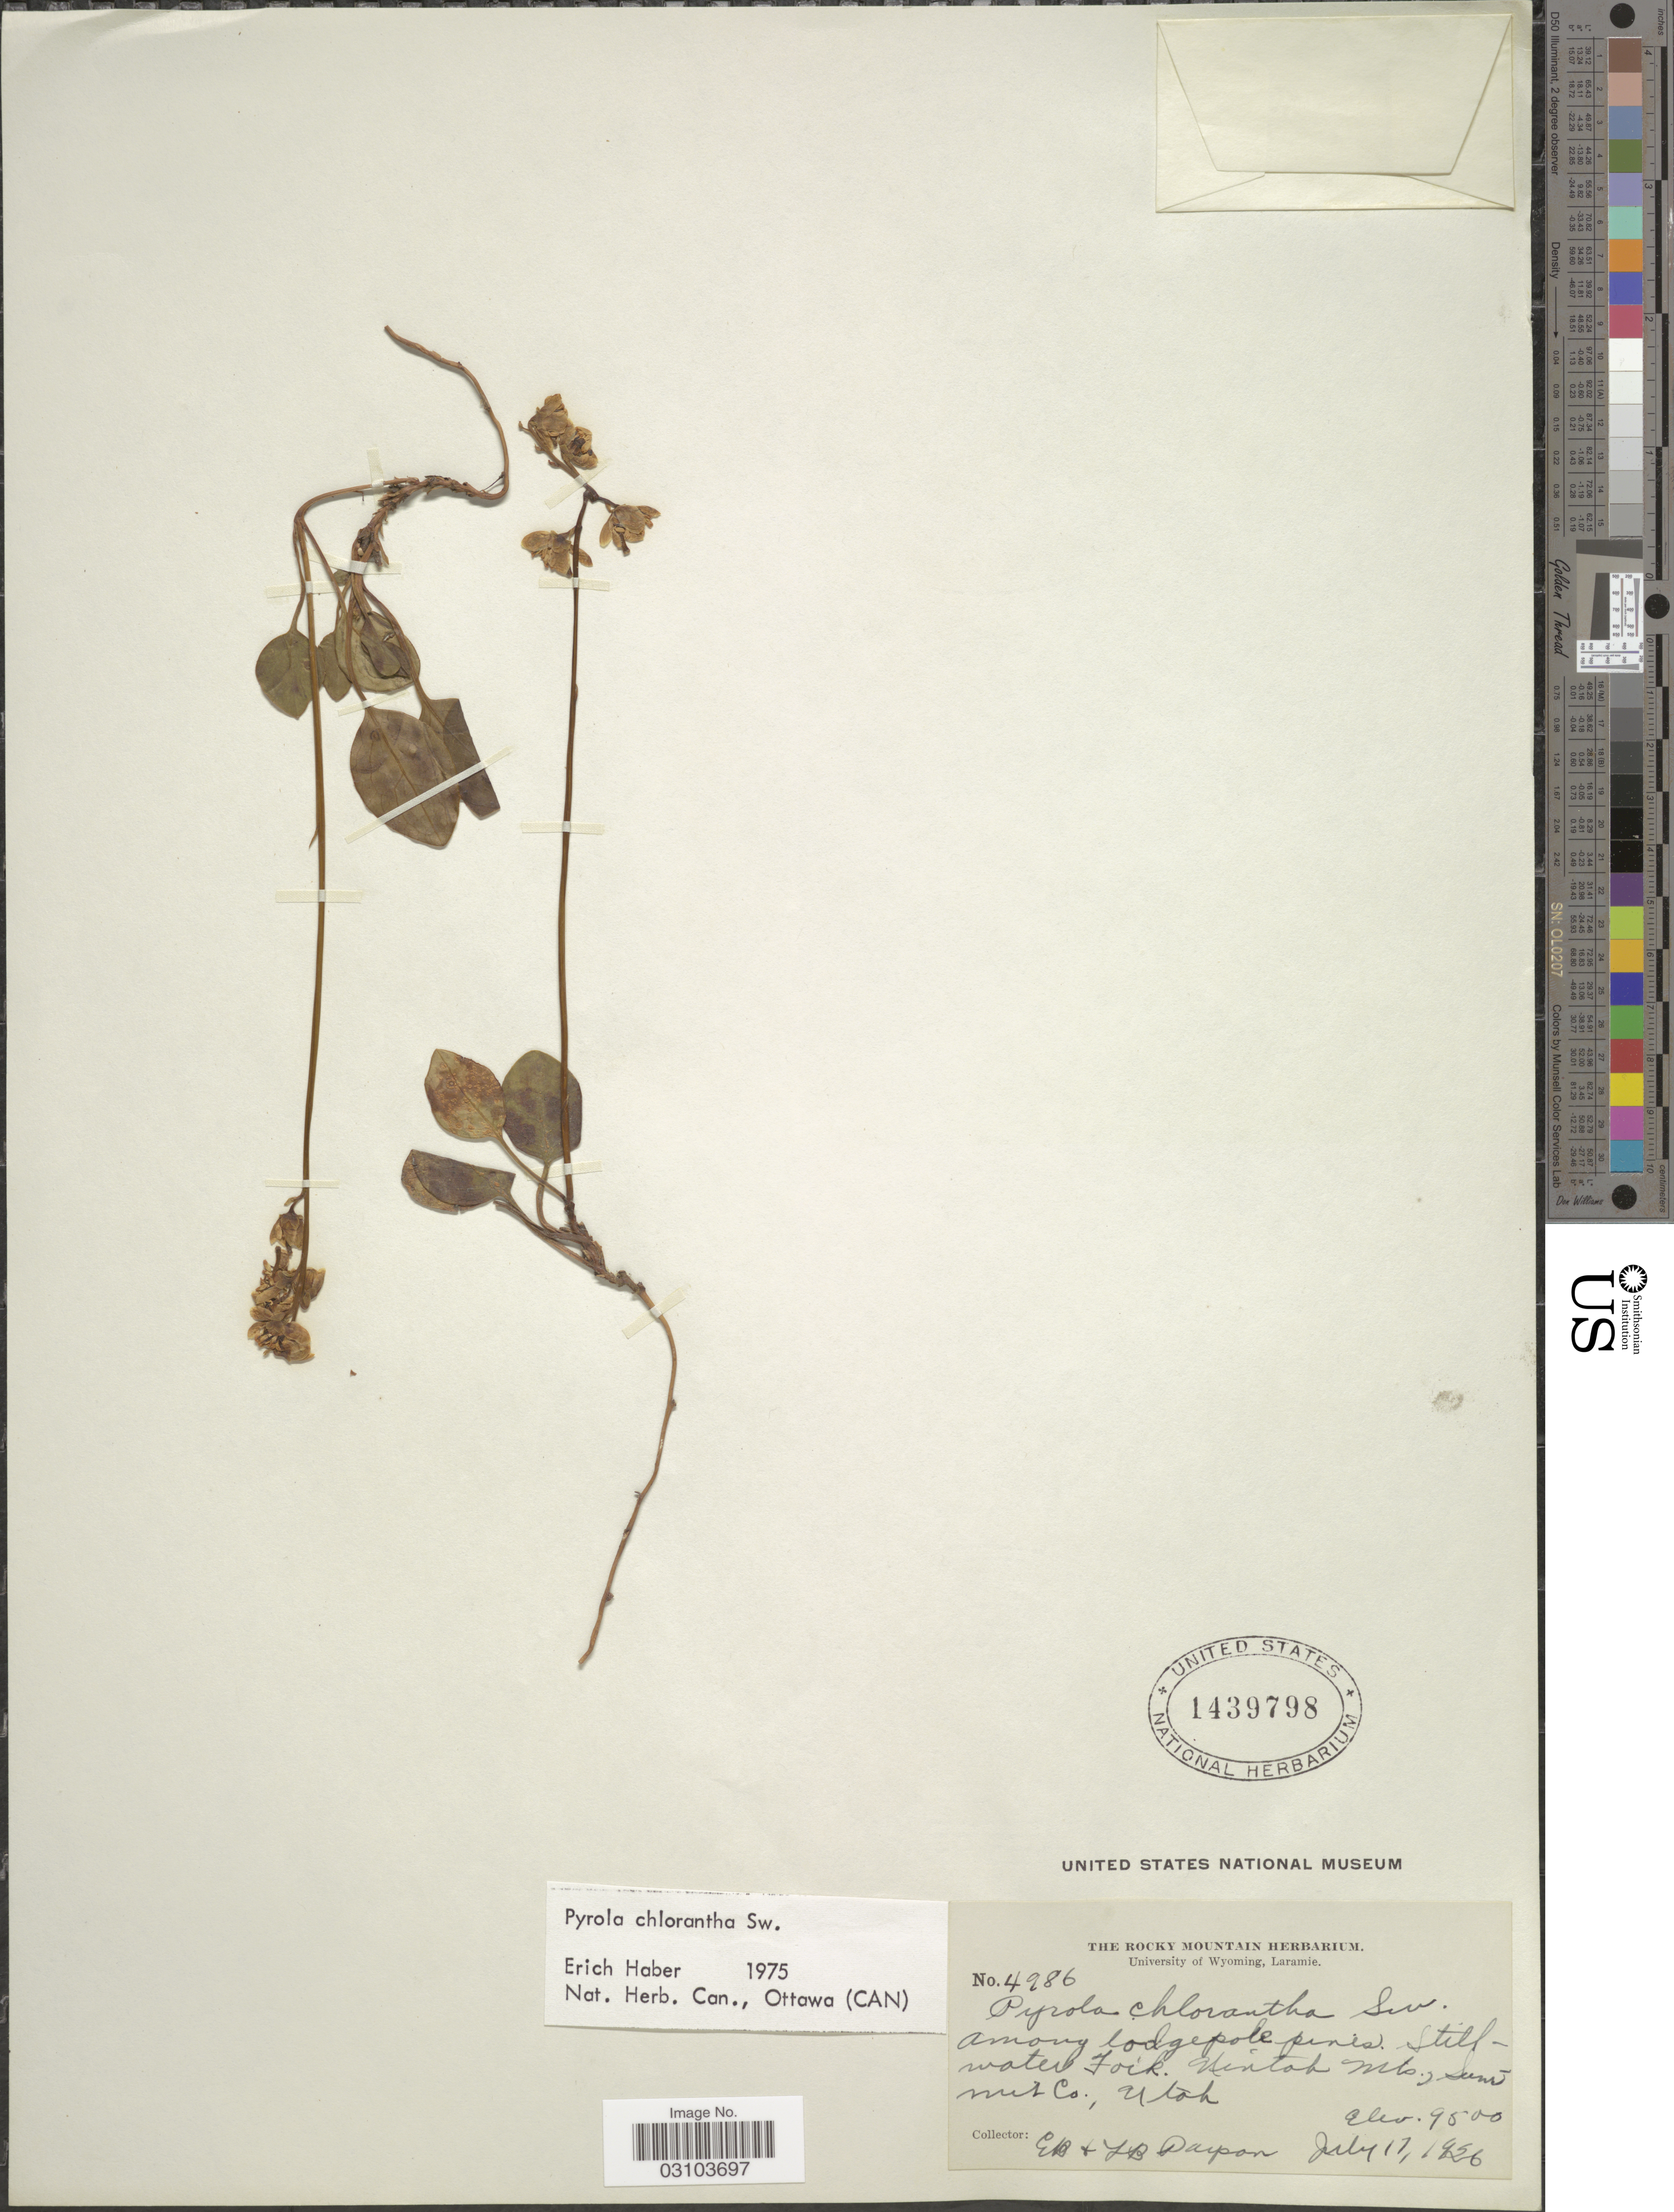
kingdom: Plantae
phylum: Tracheophyta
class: Magnoliopsida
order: Ericales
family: Ericaceae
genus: Pyrola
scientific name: Pyrola chlorantha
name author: Schweigg.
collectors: E. Parpon & L. Parpon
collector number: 4986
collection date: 1956-07-17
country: United States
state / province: Utah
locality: Uintah Mts., Summit Co.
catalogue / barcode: US 1439798